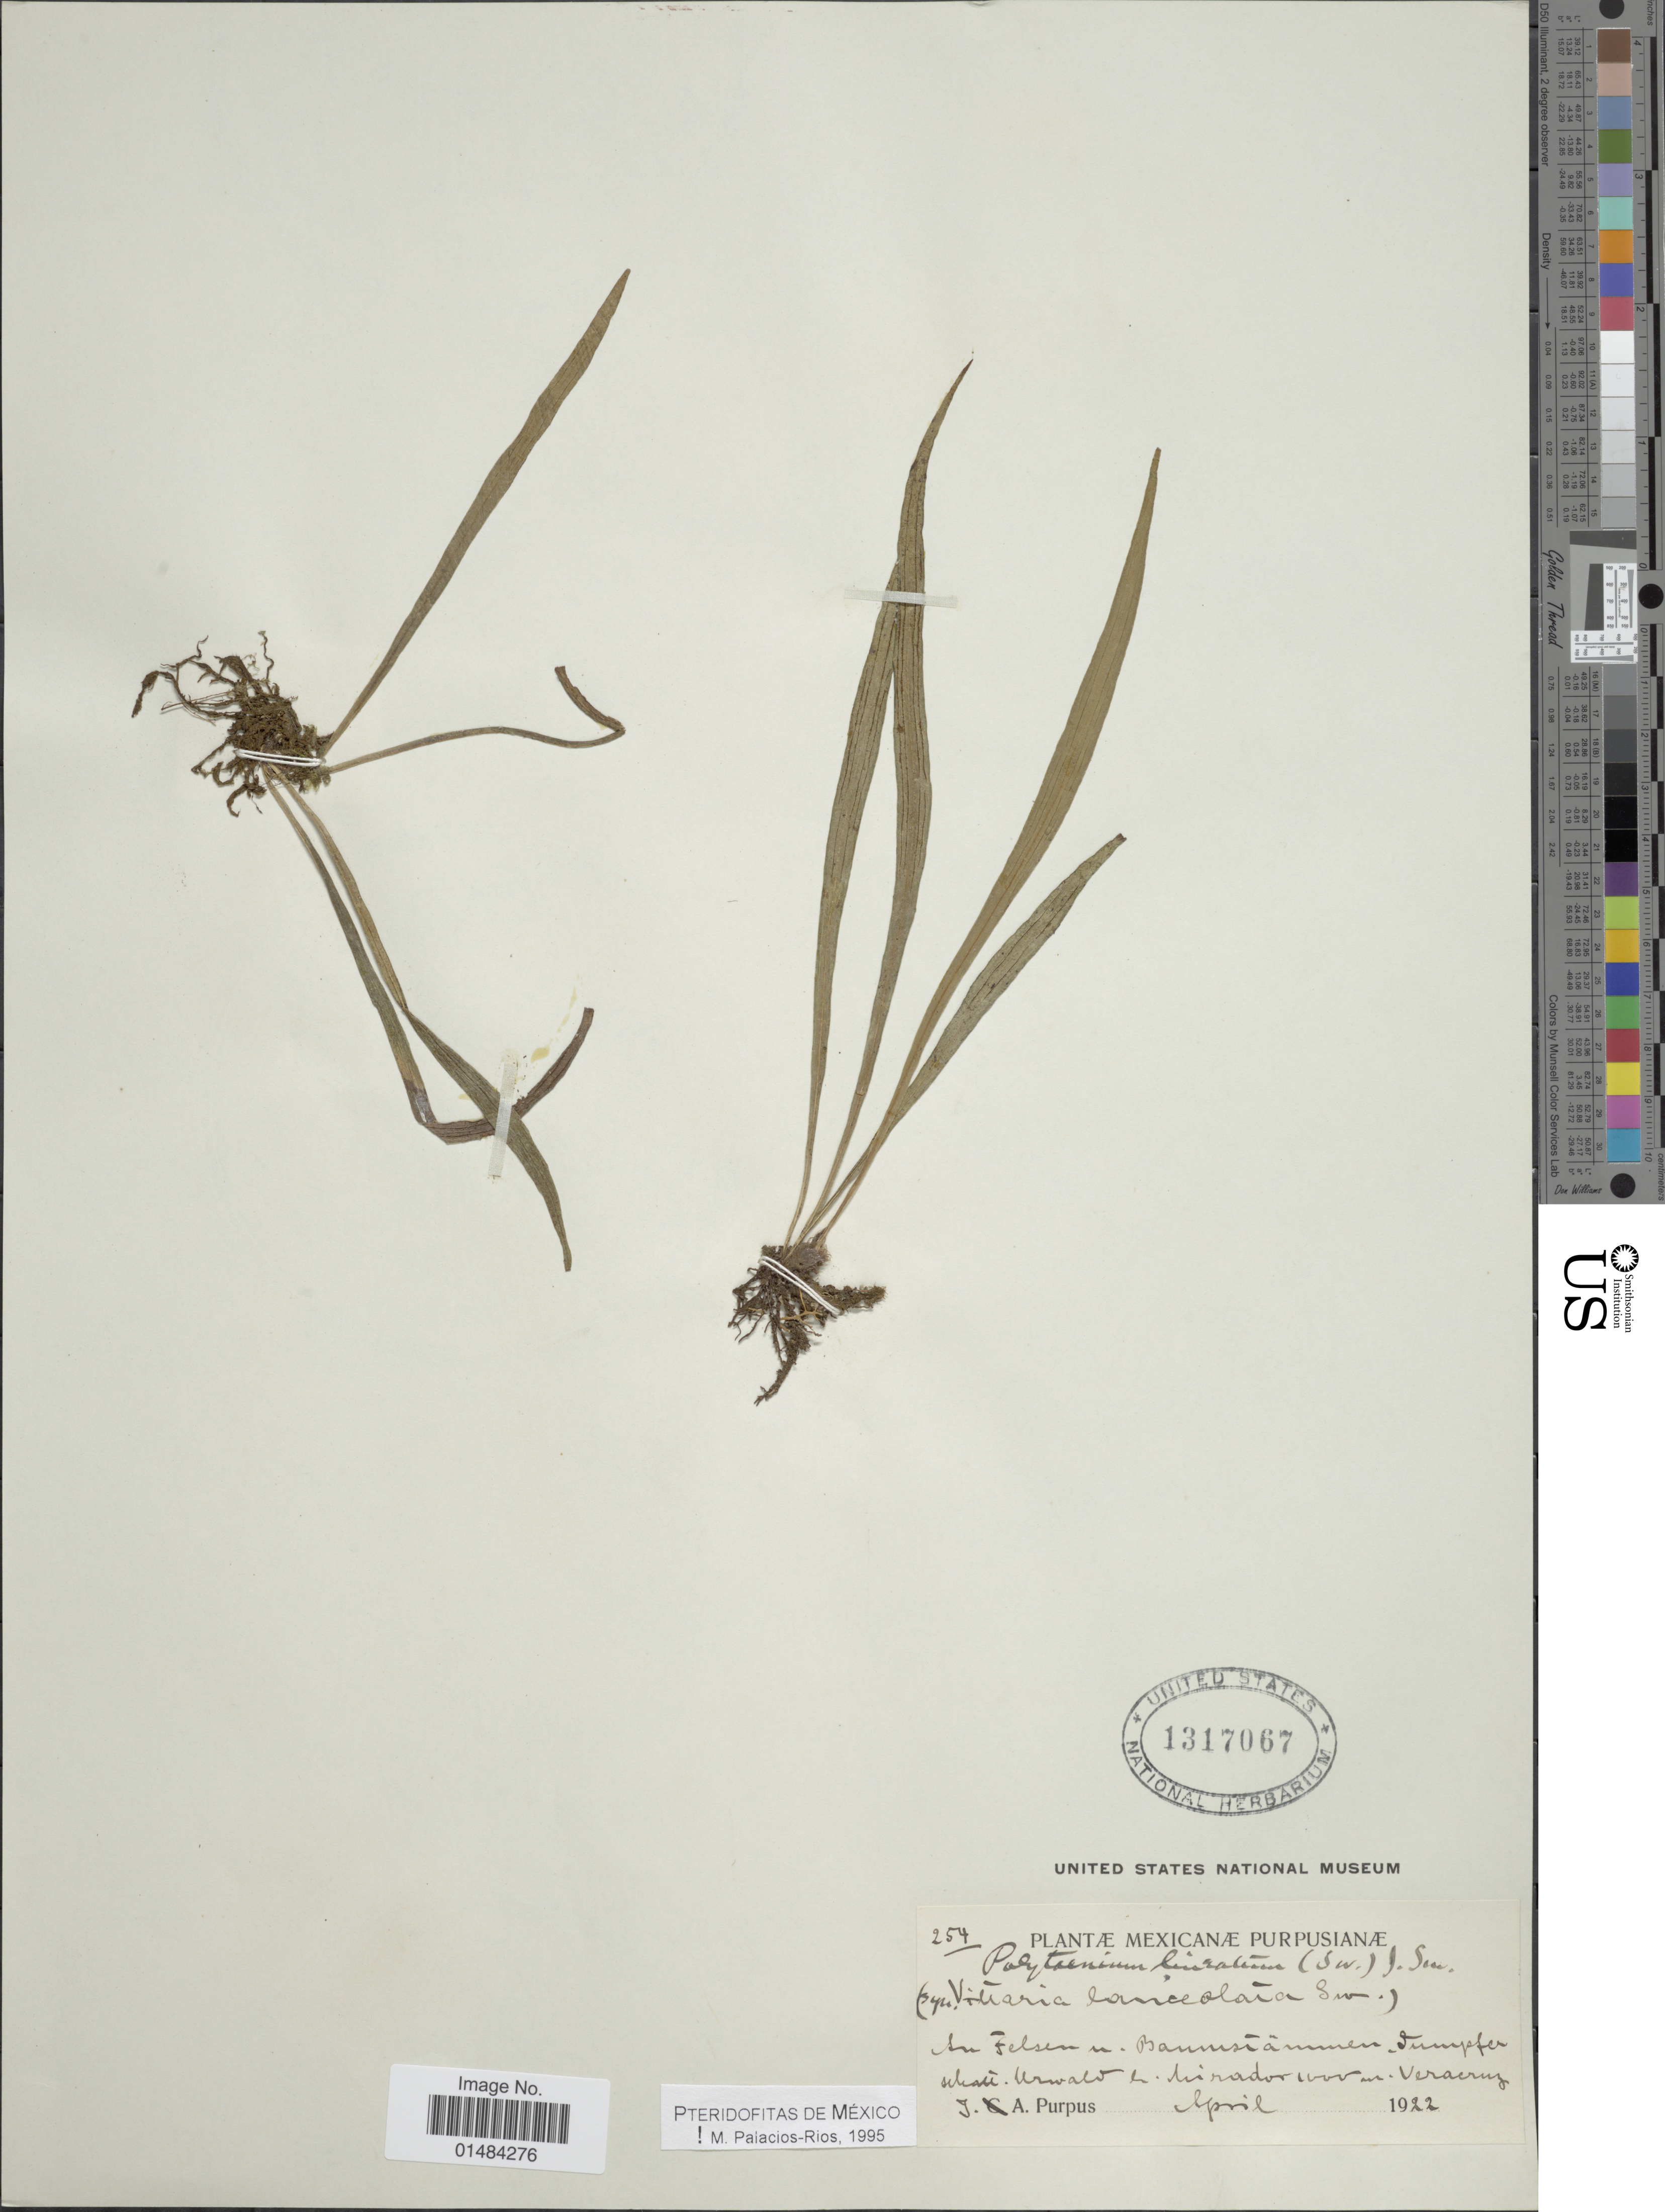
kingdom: Plantae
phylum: Tracheophyta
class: Polypodiopsida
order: Polypodiales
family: Pteridaceae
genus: Polytaenium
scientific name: Polytaenium lineatum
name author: (Sw.) J. Sm.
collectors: J. A. Purpus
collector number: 254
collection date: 1922-04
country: Mexico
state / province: Veracruz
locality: Au Felsen u. Baumstammen dumpfer schatt. Urwald b. Mirador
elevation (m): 1100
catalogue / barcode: US 1317067